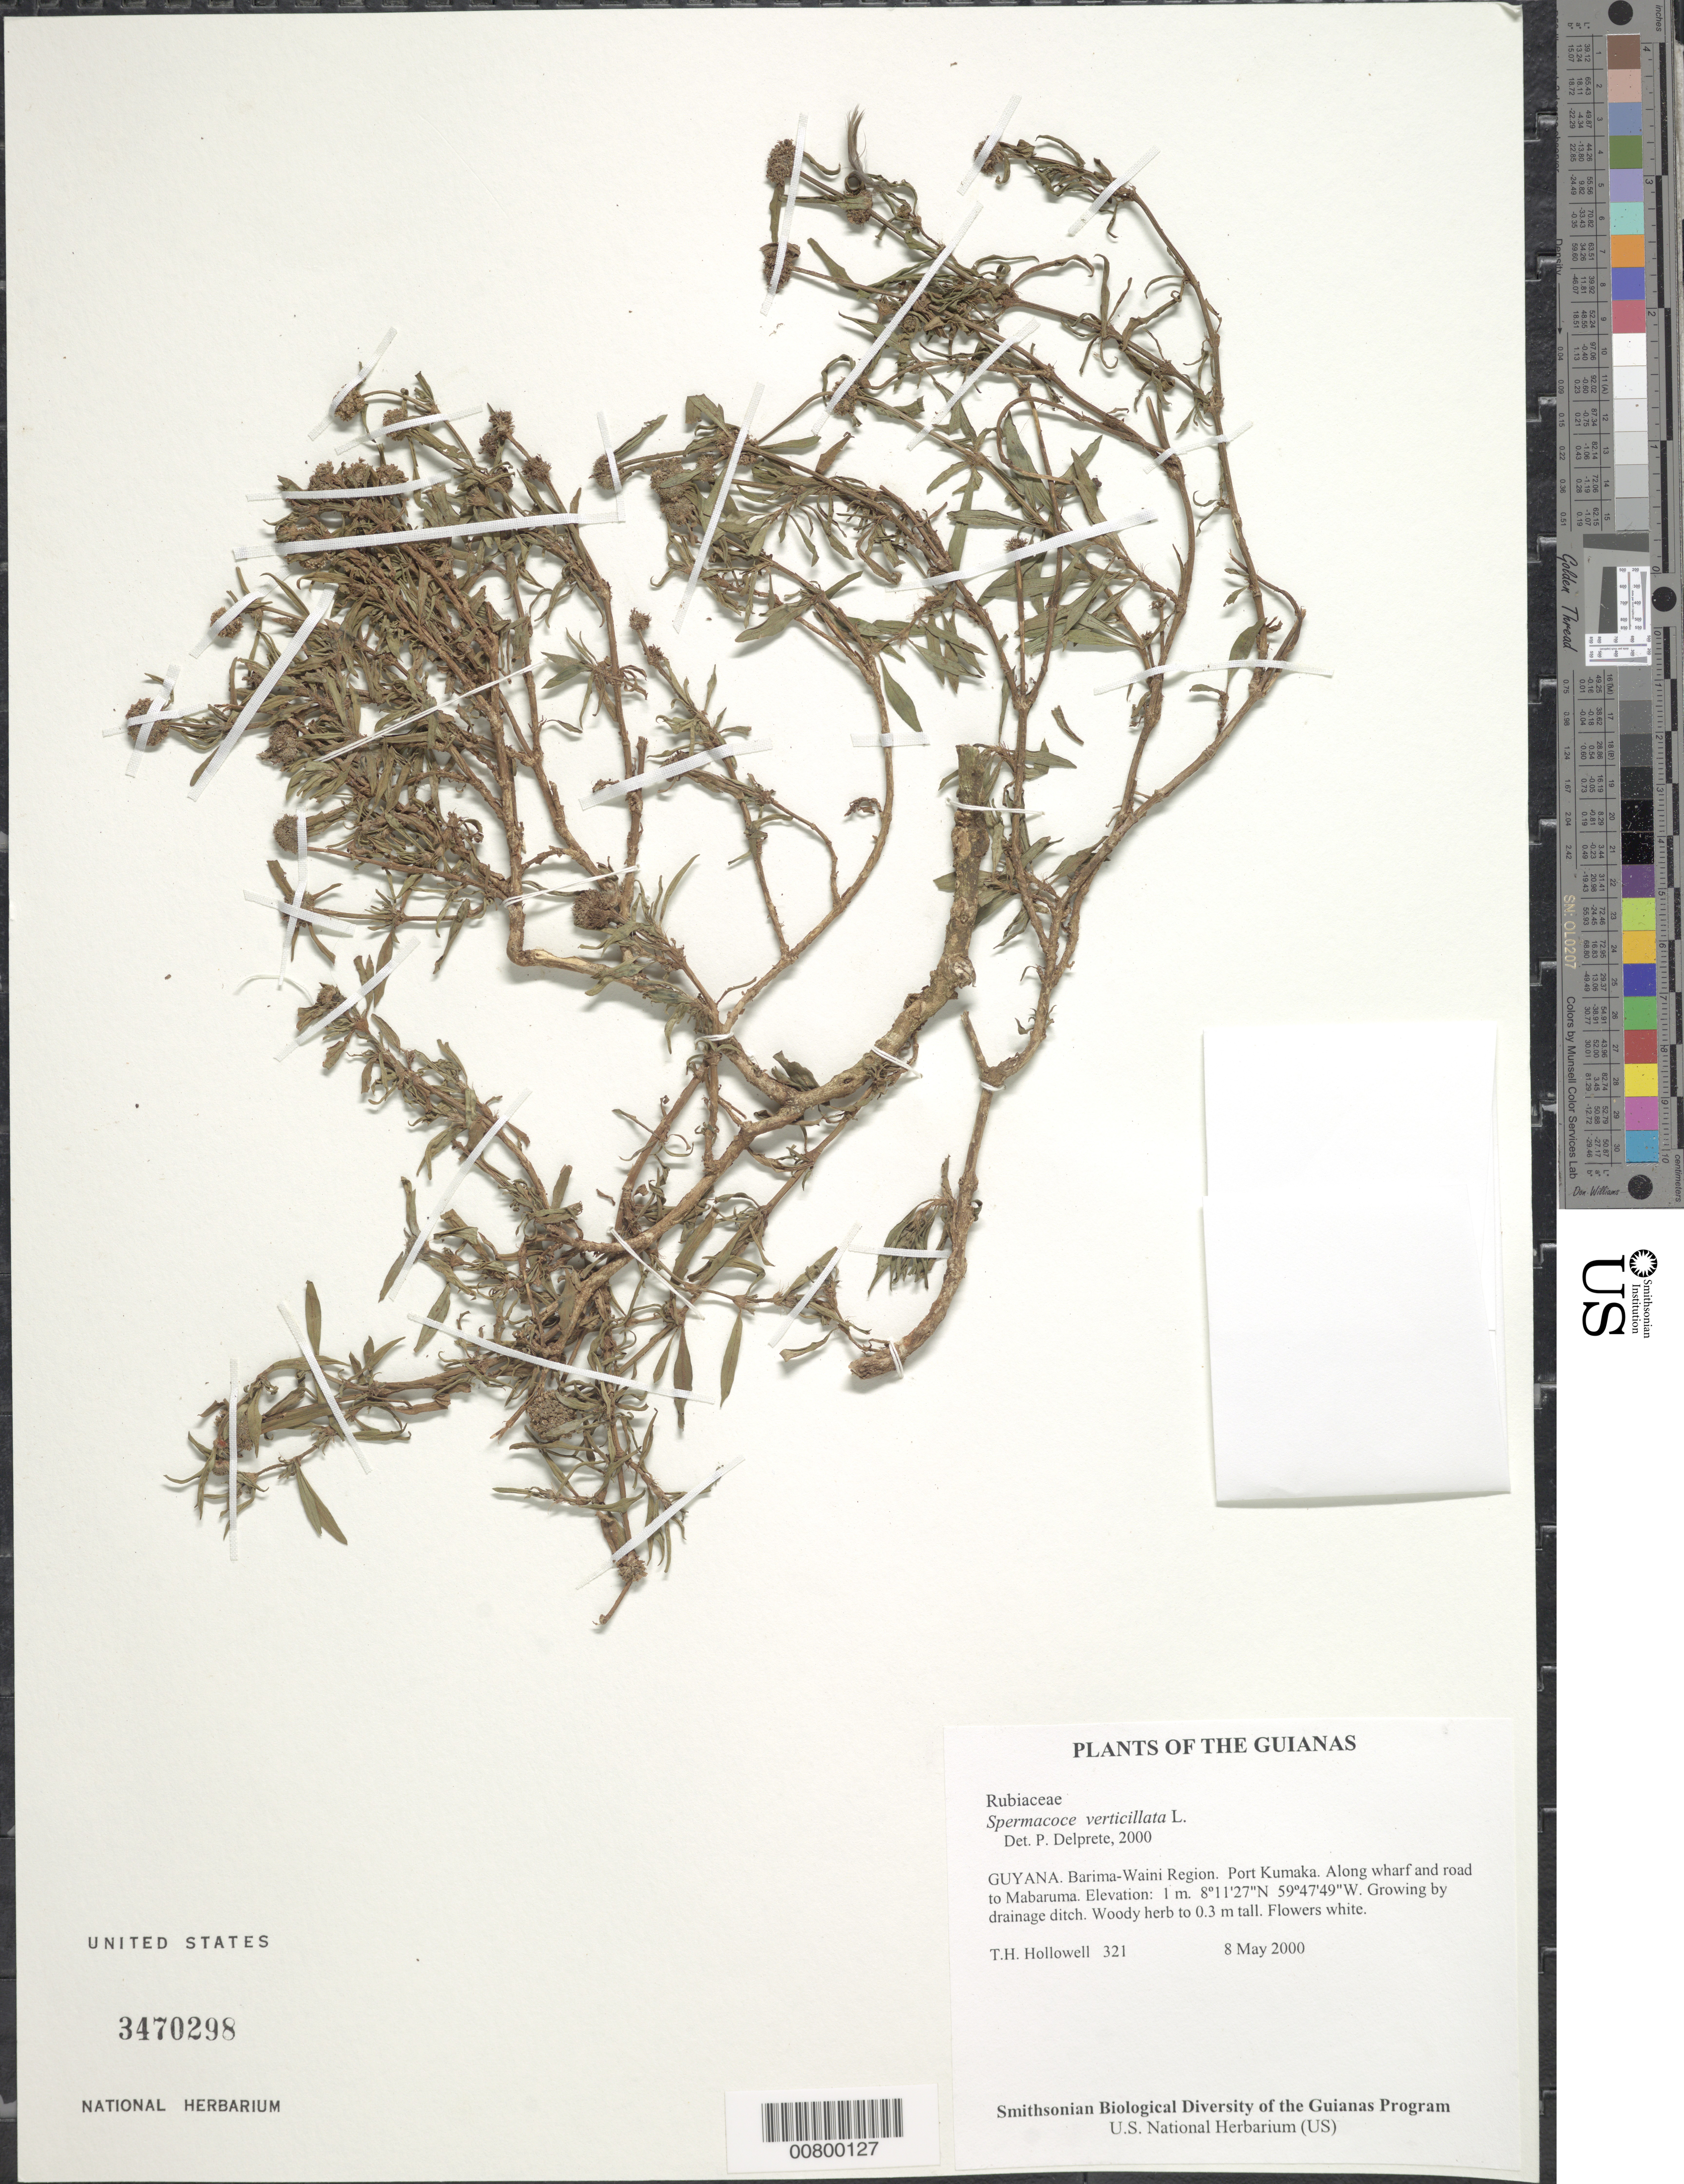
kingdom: Plantae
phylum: Tracheophyta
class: Magnoliopsida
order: Gentianales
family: Rubiaceae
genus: Spermacoce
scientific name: Spermacoce verticillata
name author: L.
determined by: Delprete, P. G., Herb. de Guyane Cay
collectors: T. Hollowell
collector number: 321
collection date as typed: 8 May 2000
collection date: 2000-05-08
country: Guyana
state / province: Barima-Waini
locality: Port Kumaka. Along wharf and road to Mabaruma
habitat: Growing by drainage ditch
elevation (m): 3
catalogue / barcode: US 3470298